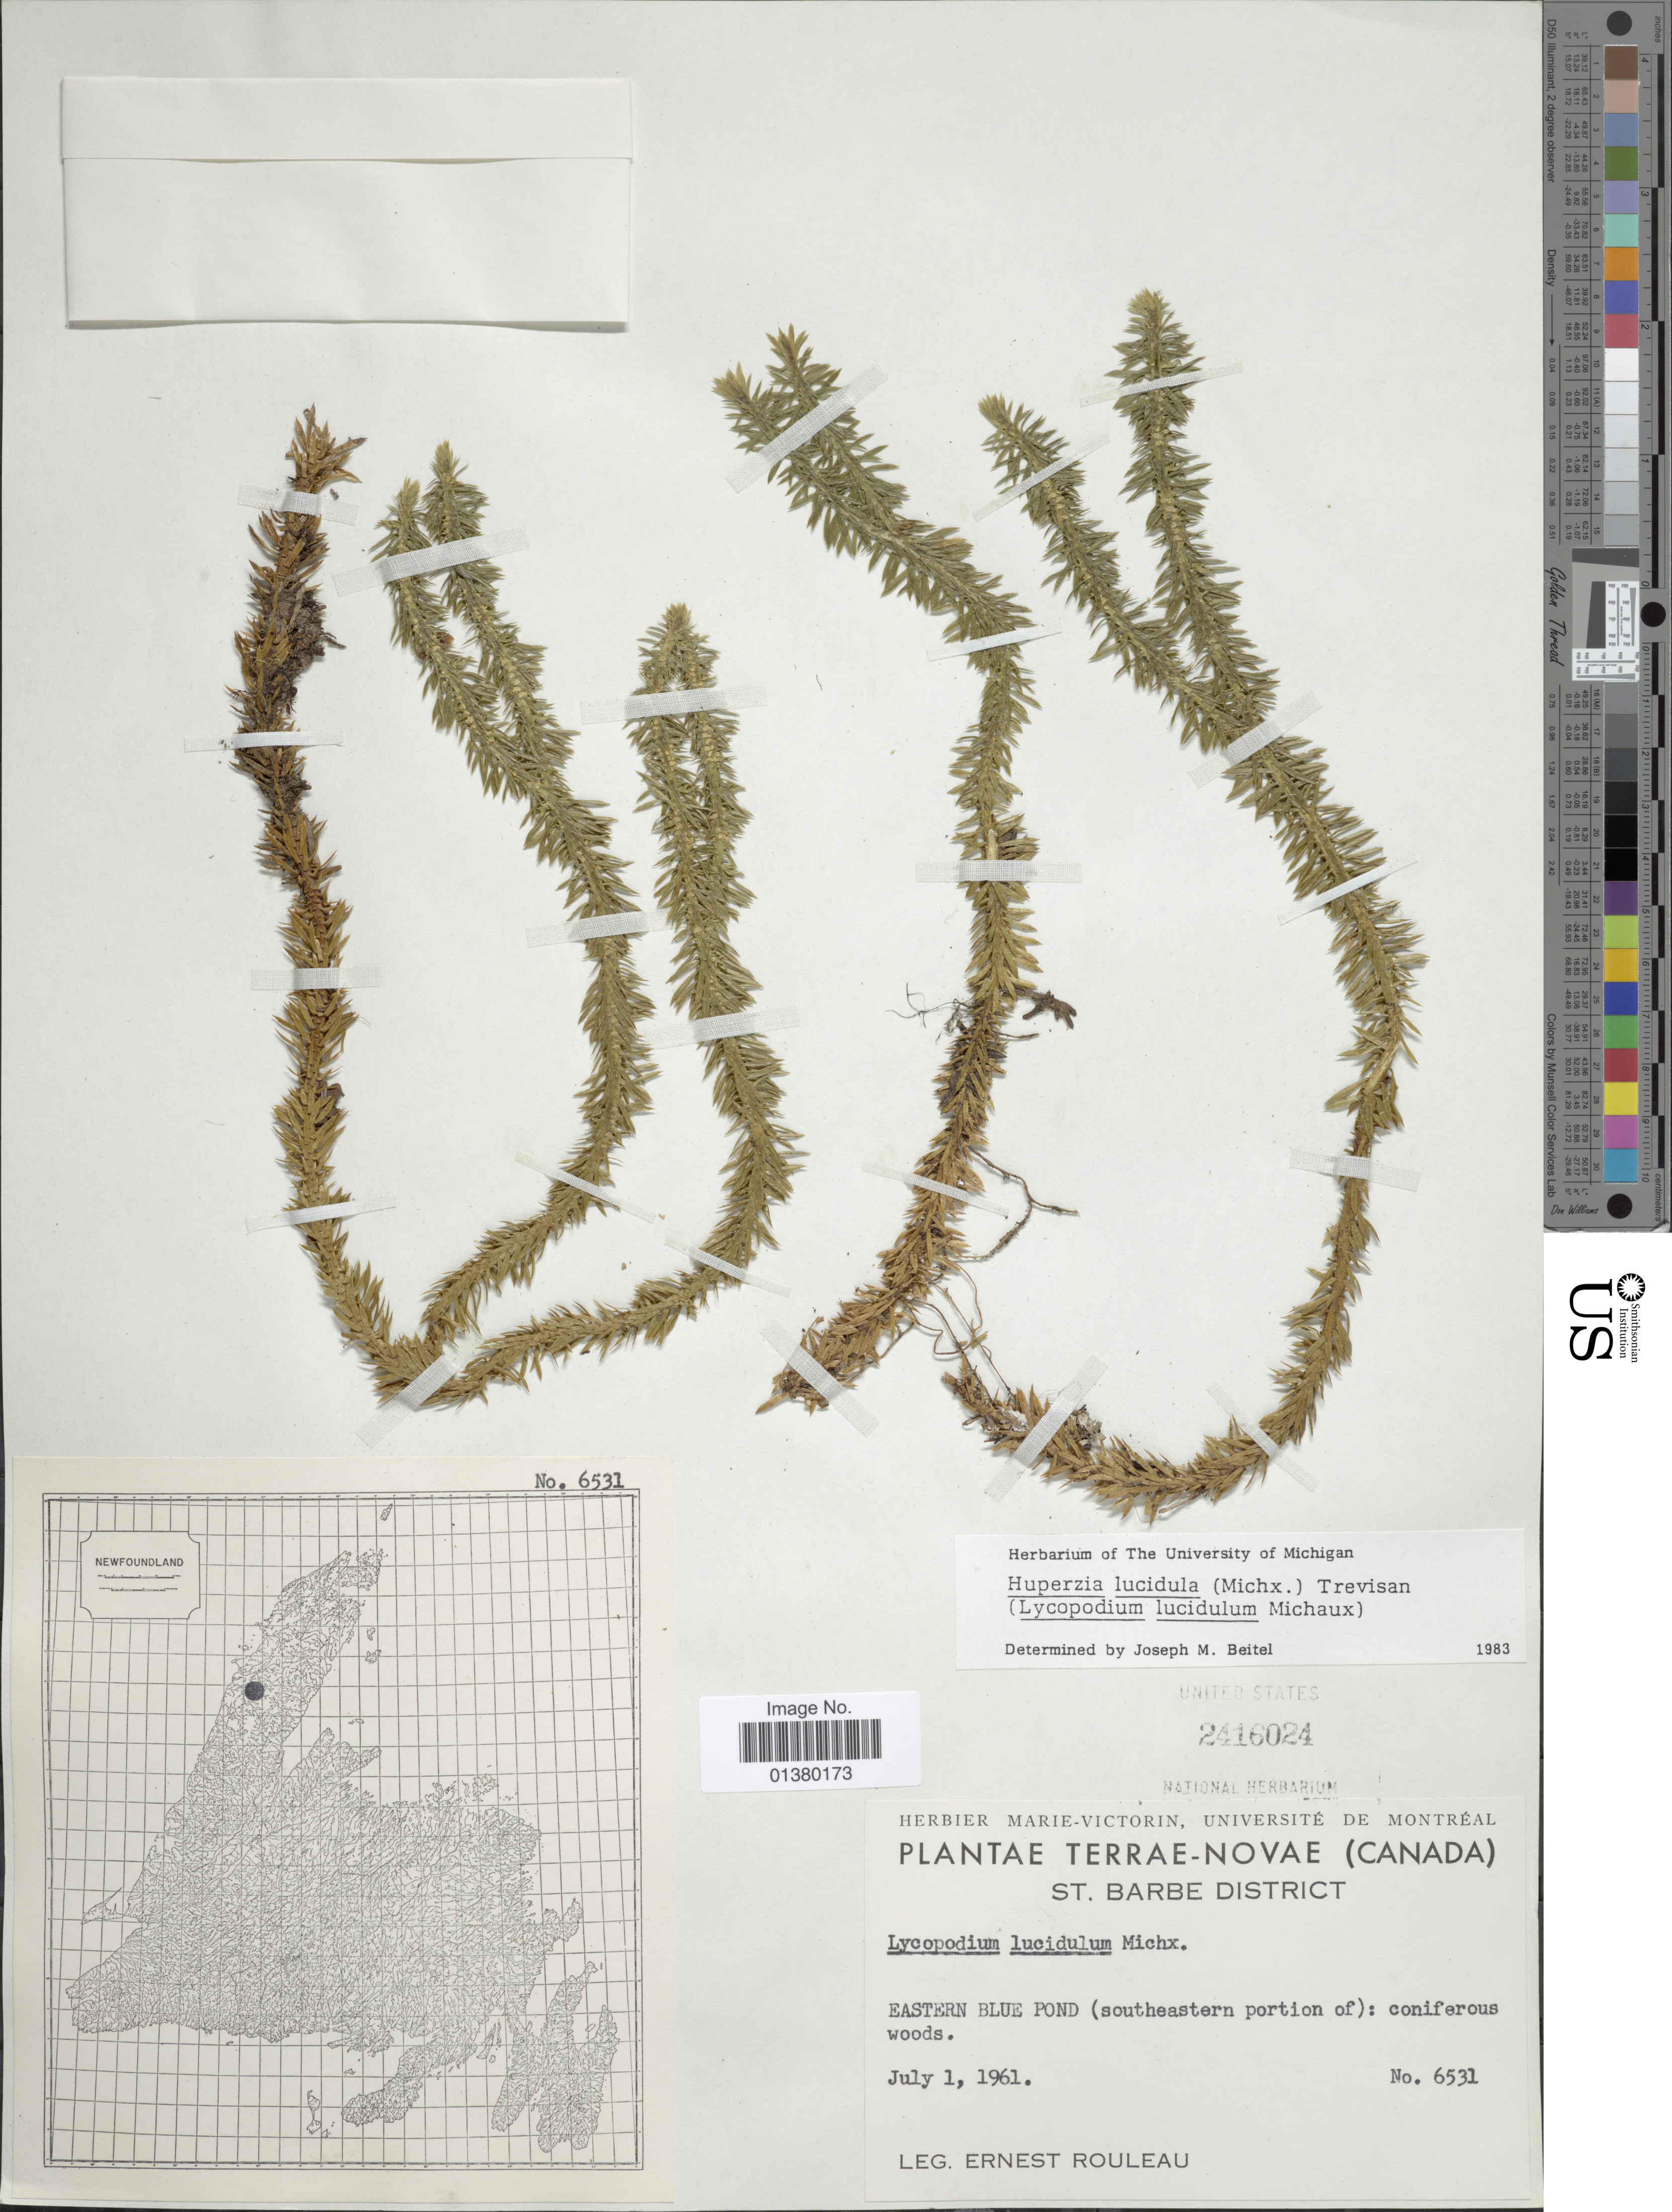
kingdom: Plantae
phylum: Tracheophyta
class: Lycopodiopsida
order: Lycopodiales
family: Lycopodiaceae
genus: Huperzia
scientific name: Huperzia lucidula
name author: (Michx.) Trevis.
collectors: J. Rouleau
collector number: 6531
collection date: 1961-07-01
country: Canada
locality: Terrae-Novae, St.Barbe District, eastern Blue Pond (southern portion of): coniferous woods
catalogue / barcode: US 2416024